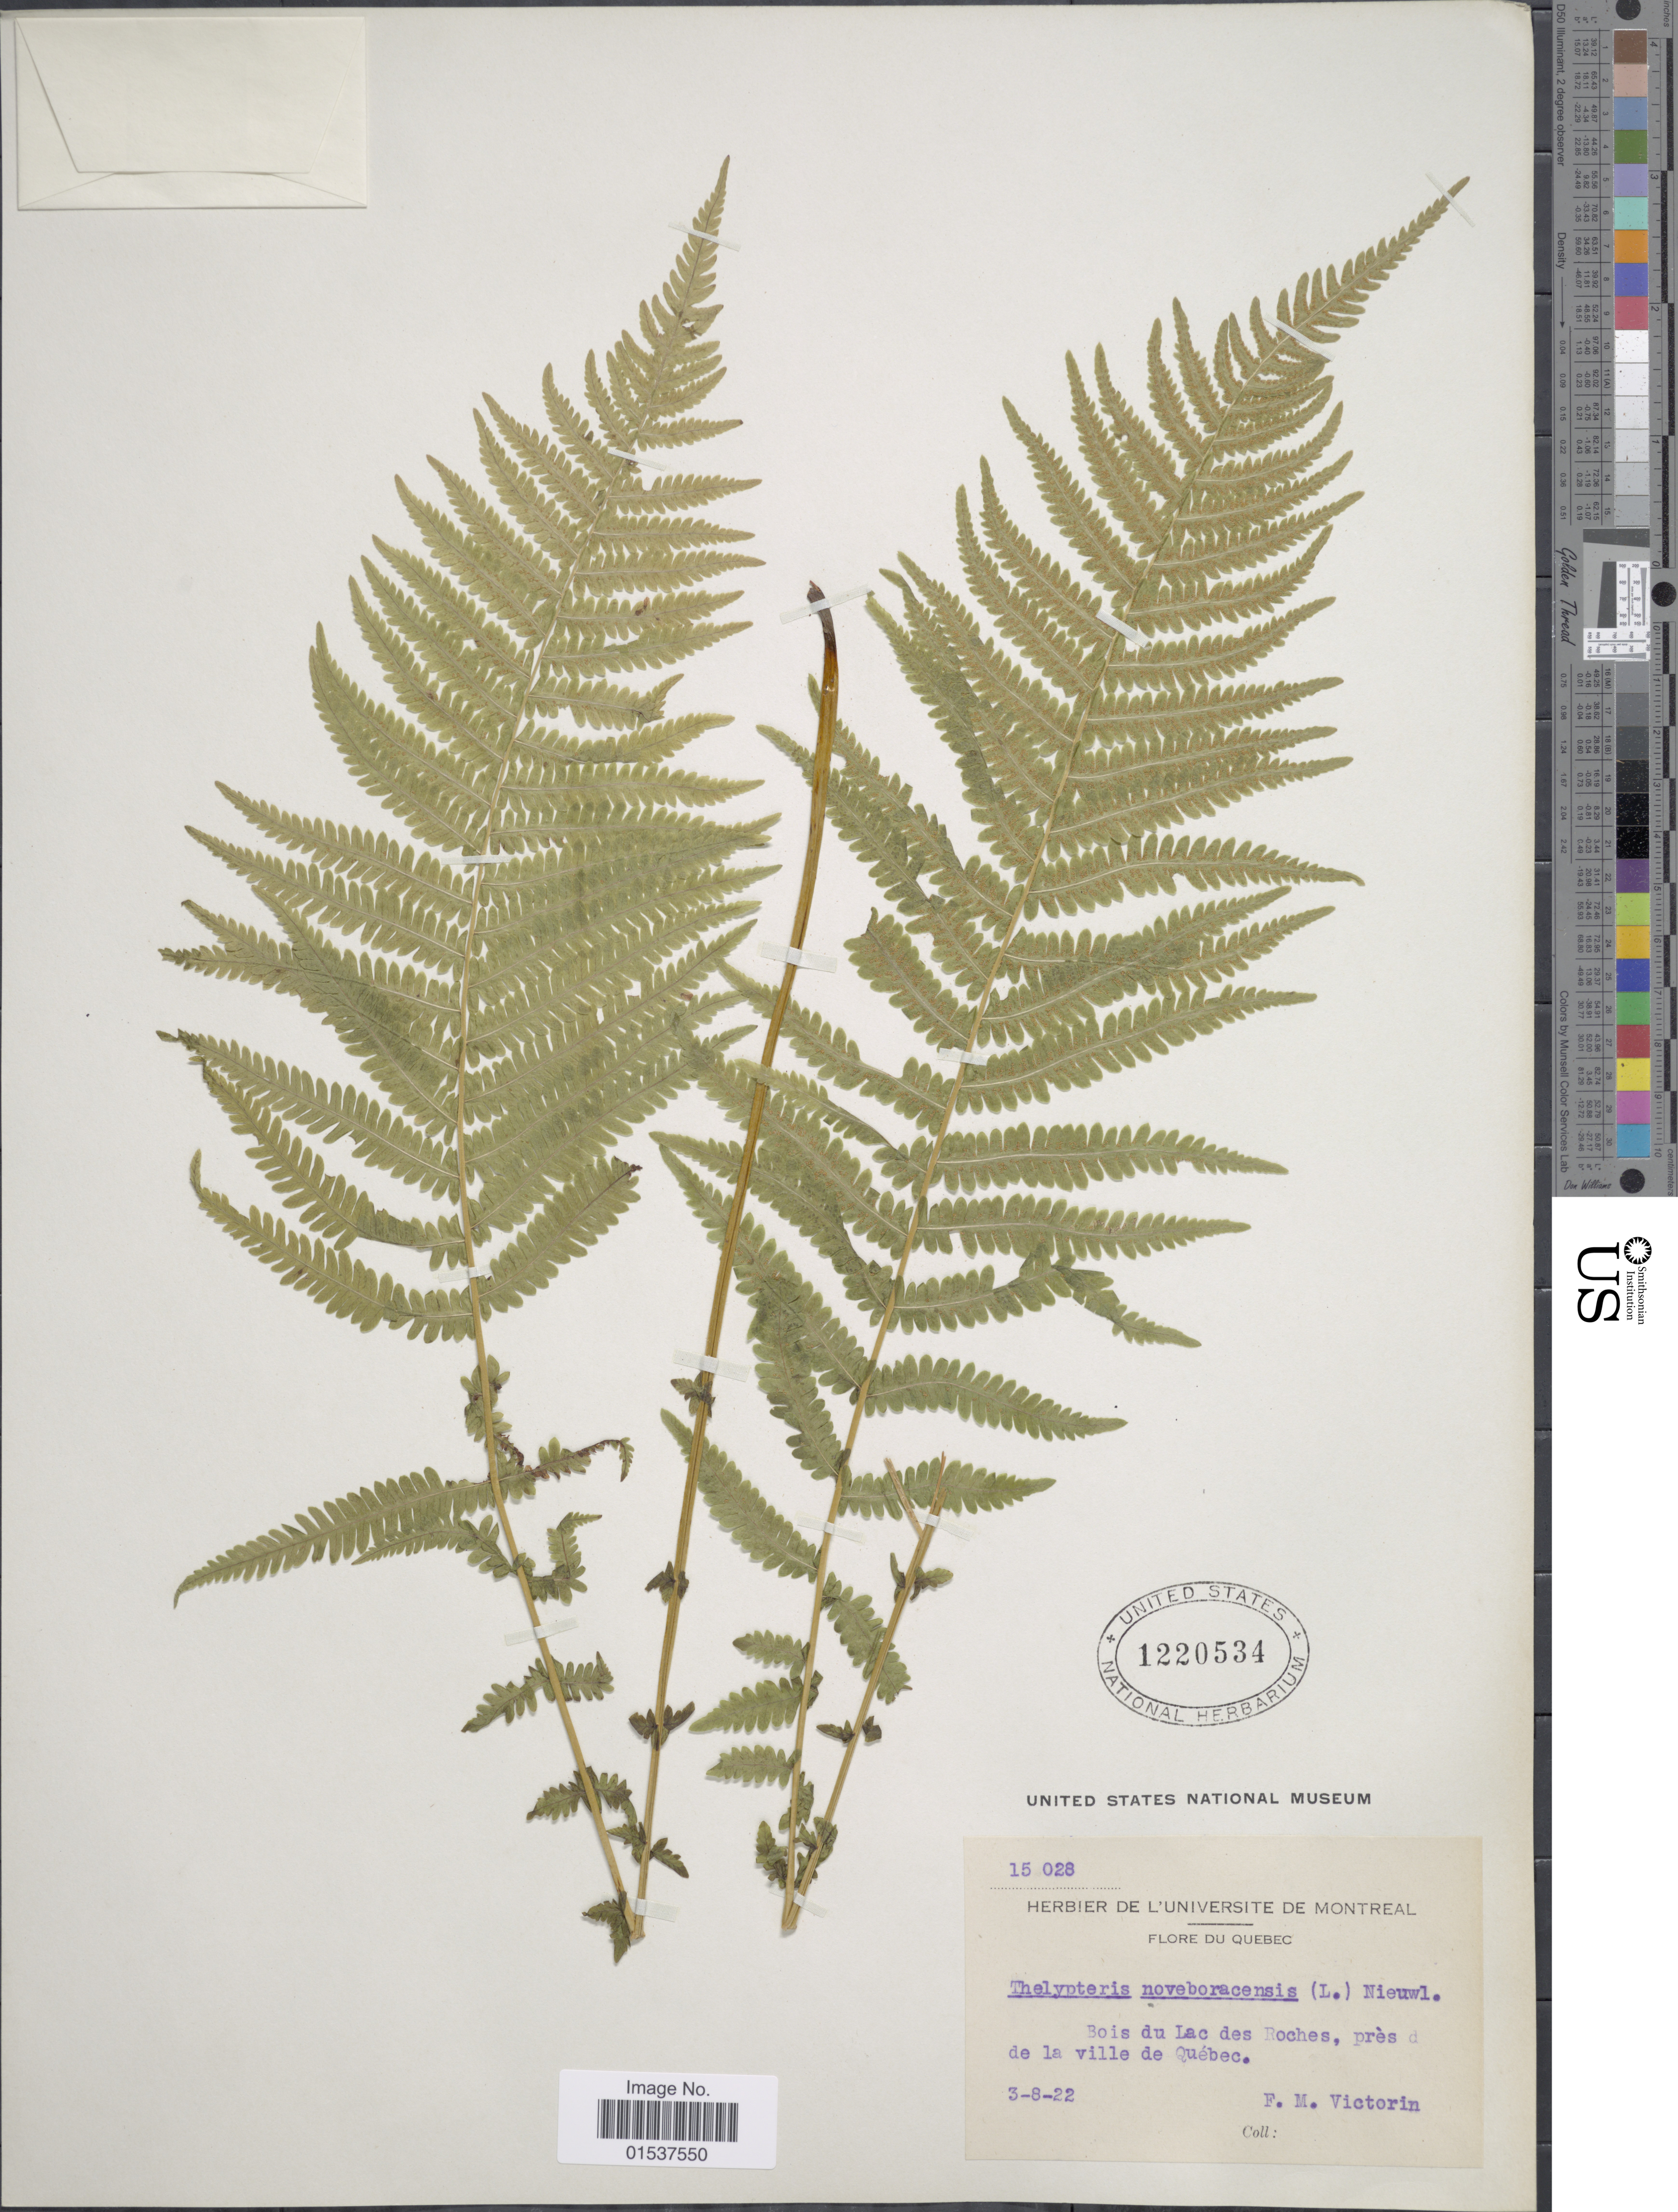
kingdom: Plantae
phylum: Tracheophyta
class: Polypodiopsida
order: Polypodiales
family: Thelypteridaceae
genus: Parathelypteris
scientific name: Parathelypteris noveboracensis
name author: (L.) Ching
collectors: F. Victorin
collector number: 15028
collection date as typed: Transcribed d/m/y: 3/8/22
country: Canada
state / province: Quebec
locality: Quebec, Bois du Lac des Roches, pres de la ville de Quebec.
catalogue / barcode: US 1220534